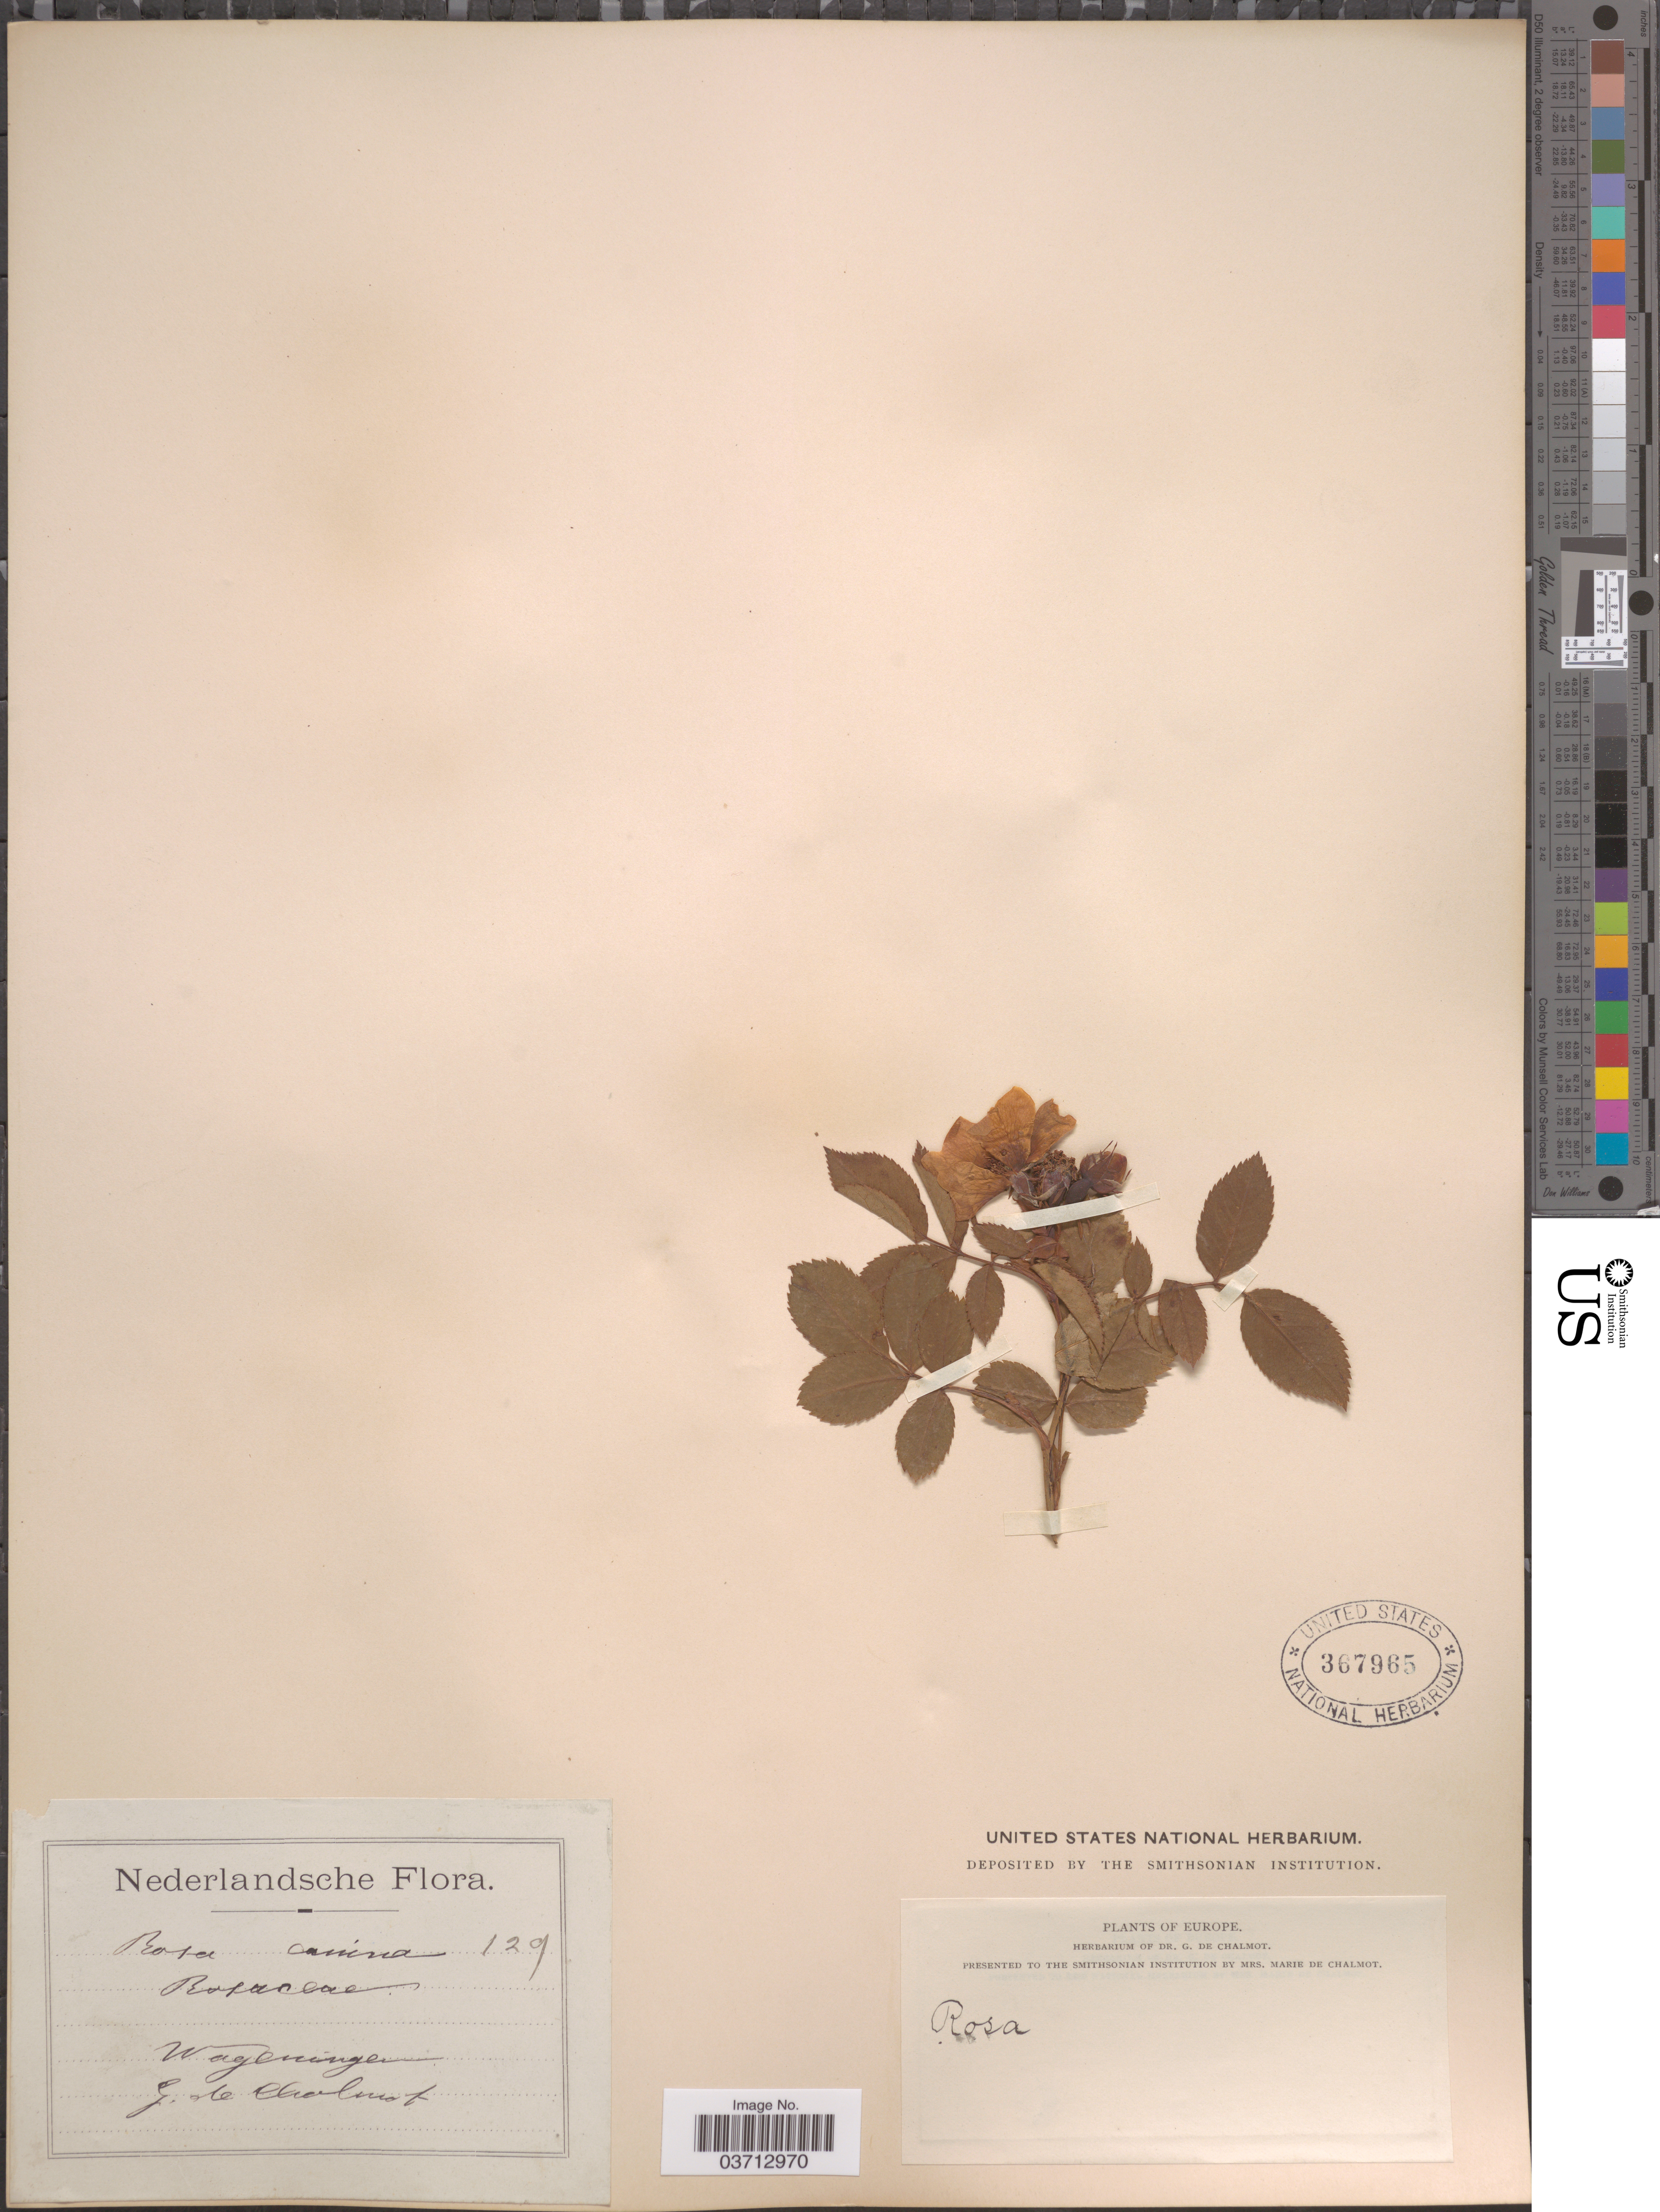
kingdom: Plantae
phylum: Tracheophyta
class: Magnoliopsida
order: Rosales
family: Rosaceae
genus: Rosa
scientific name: Rosa canina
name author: L.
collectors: G. de Chalmot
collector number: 129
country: Netherlands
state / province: Gelderland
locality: Wageningen.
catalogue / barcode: US 367965